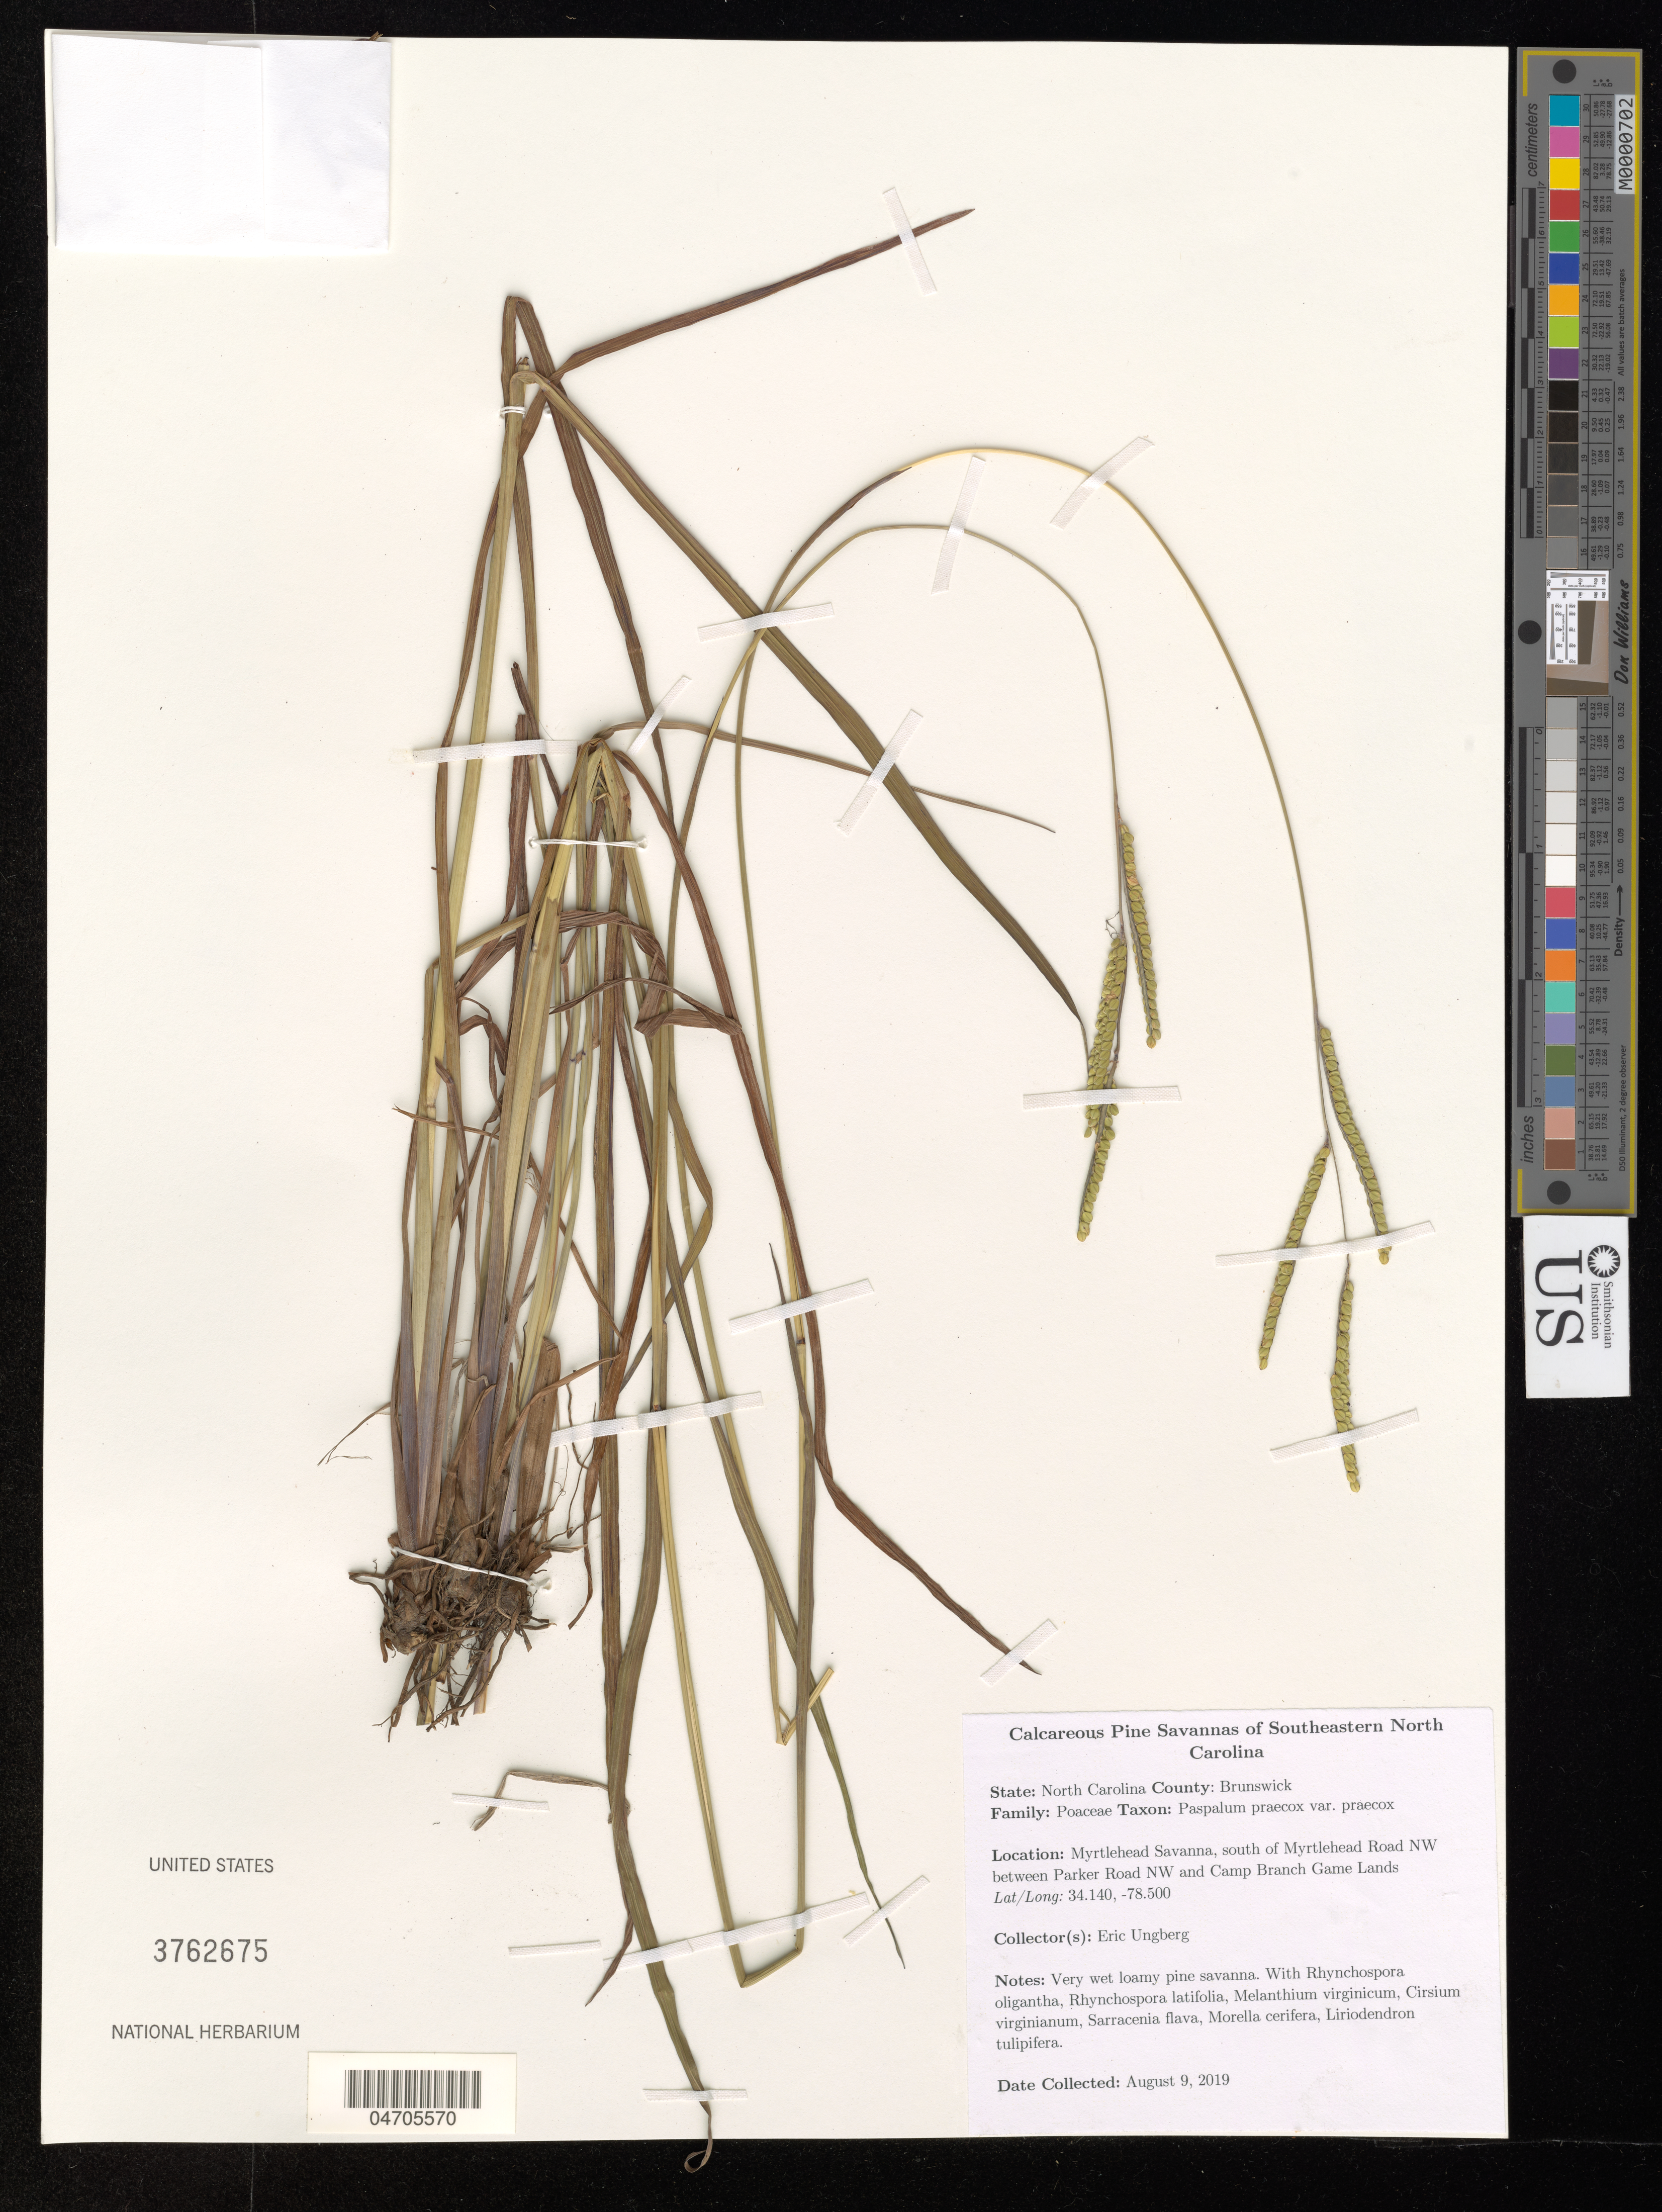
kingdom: Plantae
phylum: Tracheophyta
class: Liliopsida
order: Poales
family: Poaceae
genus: Paspalum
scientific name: Paspalum praecox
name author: Walter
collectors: E. Ungberg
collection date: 2019-08-09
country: United States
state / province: North Carolina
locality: Calcareous Pine Savanna of Southeastern North Carolina. County: Brunswick. Myrtlehead Savanna, south of Myrtlehead Road NW between Parker Road NW and Camp Branch Game Lands.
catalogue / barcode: US 3762675